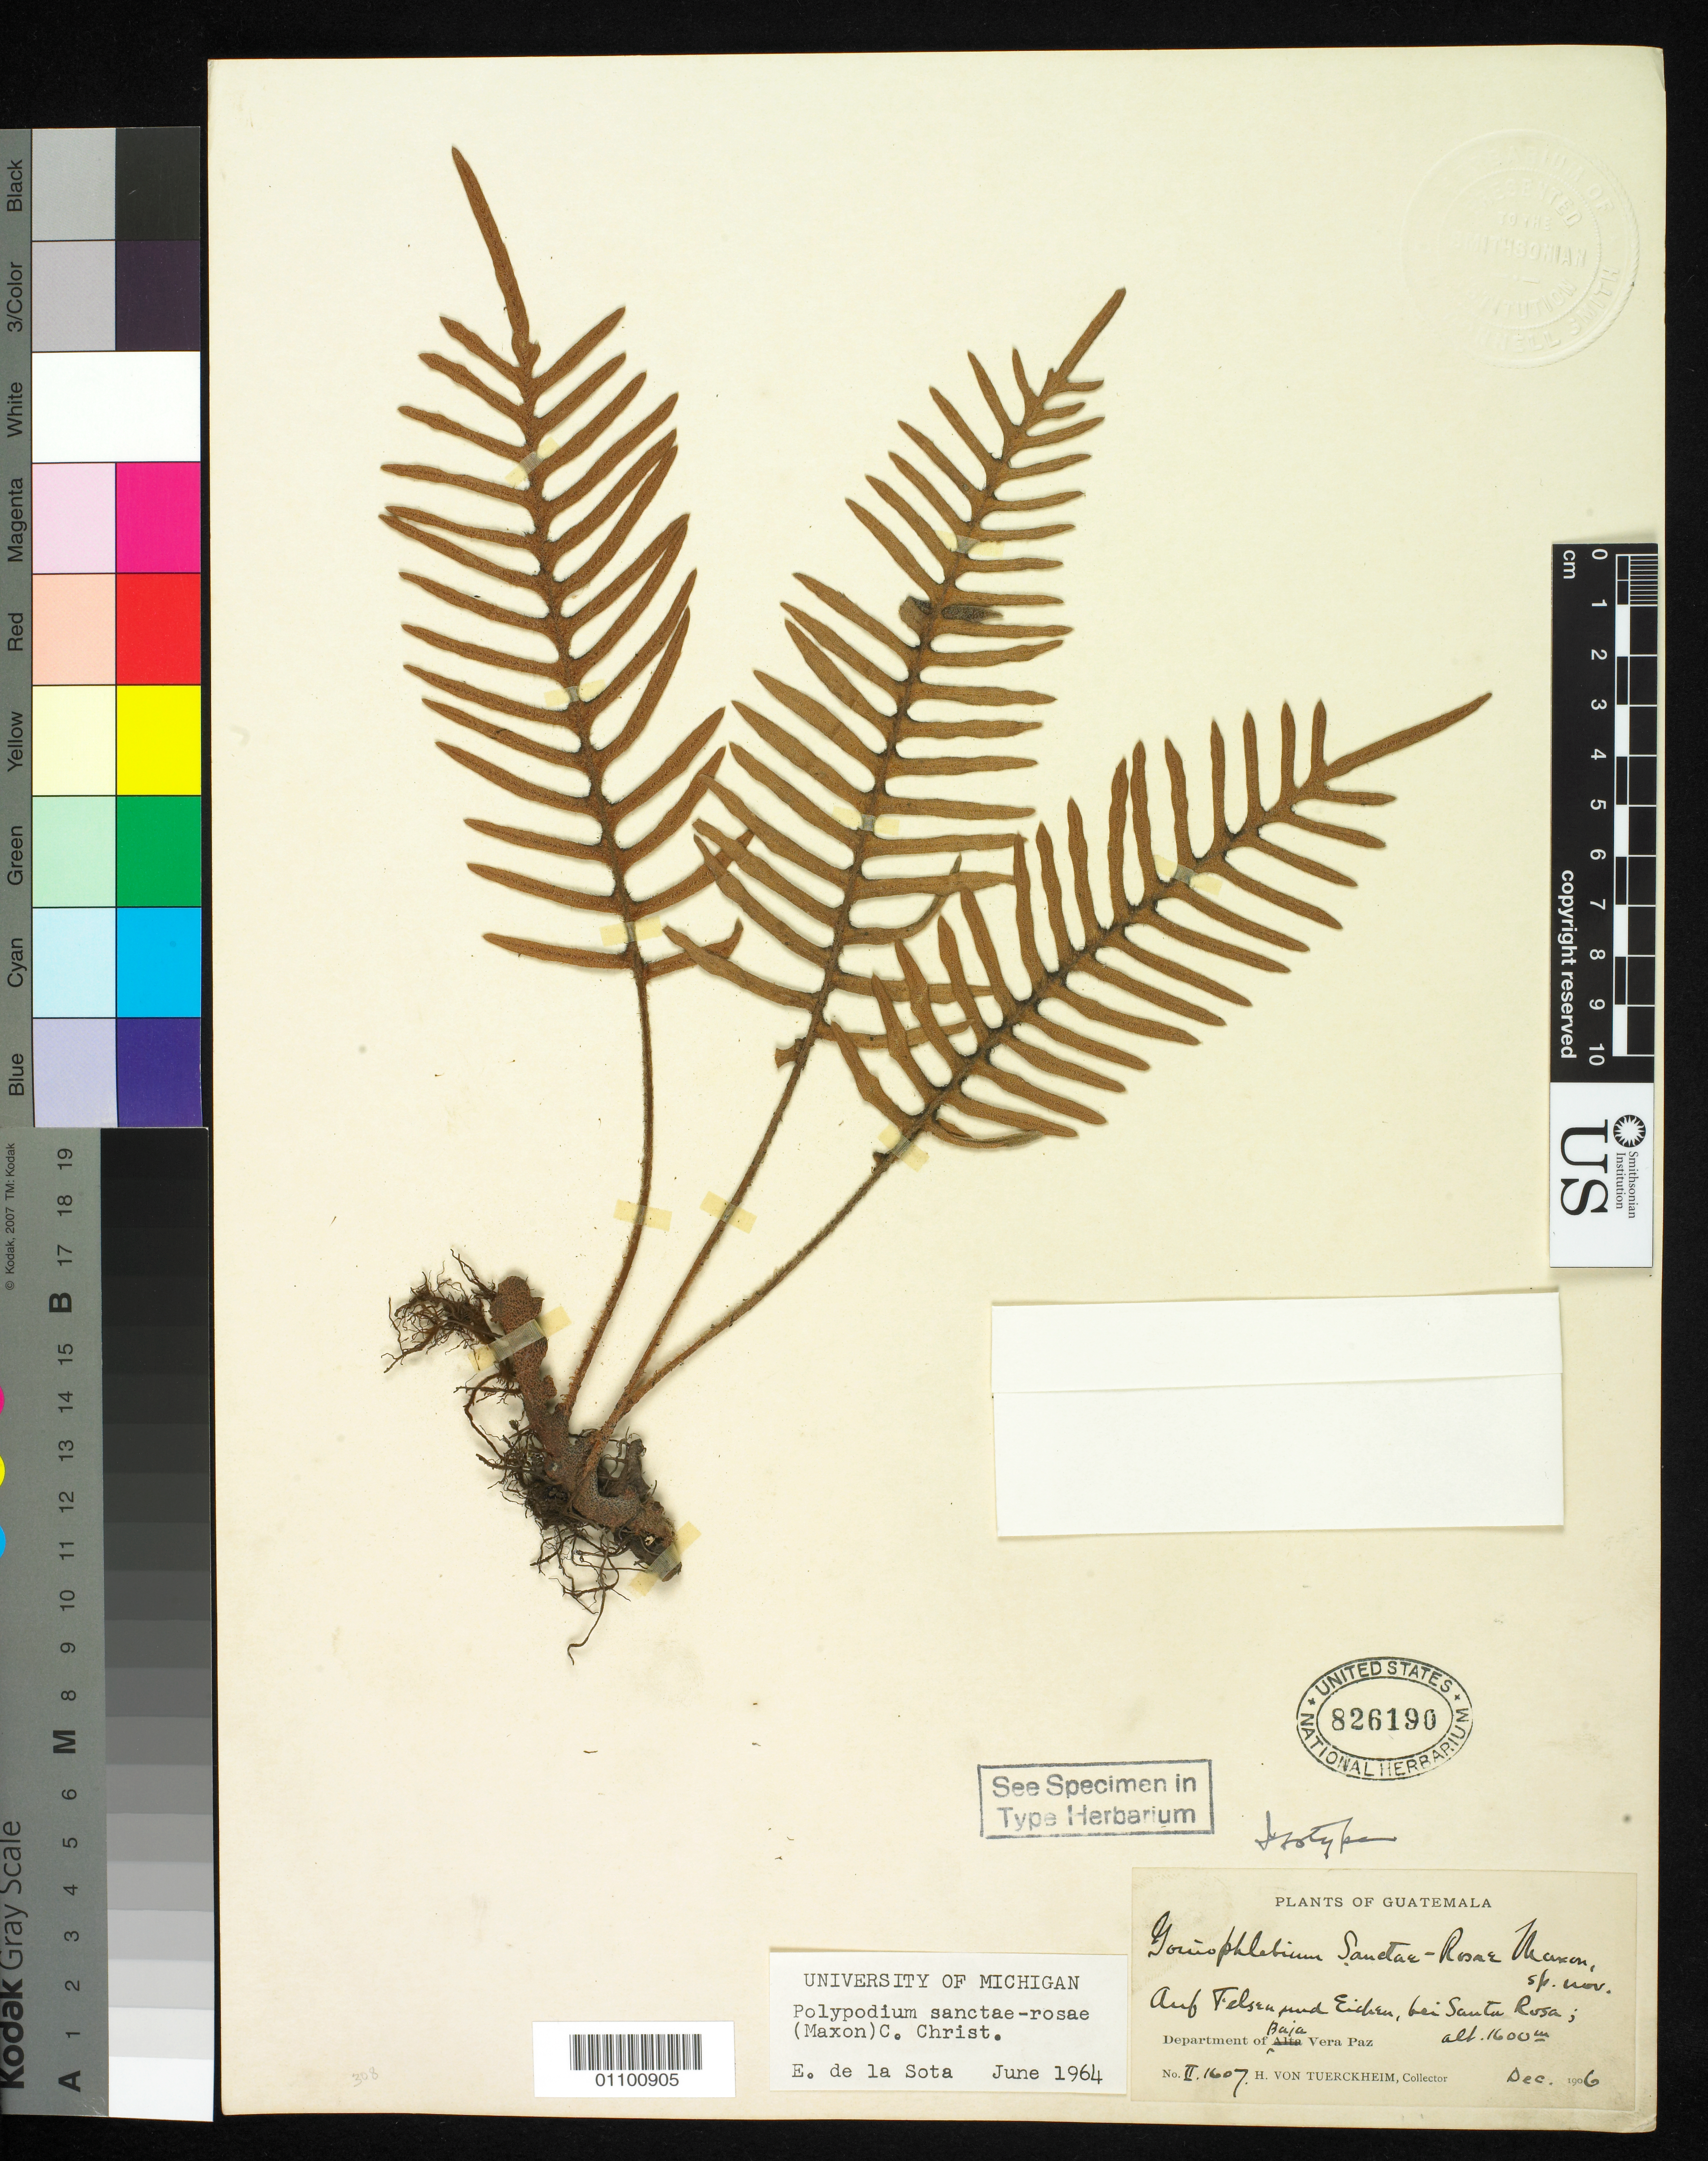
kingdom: Plantae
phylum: Tracheophyta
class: Polypodiopsida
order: Polypodiales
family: Polypodiaceae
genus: Goniophlebium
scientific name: Goniophlebium sanctae-rosae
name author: Maxon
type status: Isotype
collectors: H. von Türckheim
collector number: II 1607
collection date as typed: Dec 1906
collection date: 1906-12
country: Guatemala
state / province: Baja Verapaz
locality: Santa Rosa.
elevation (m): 1600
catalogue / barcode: US 826190